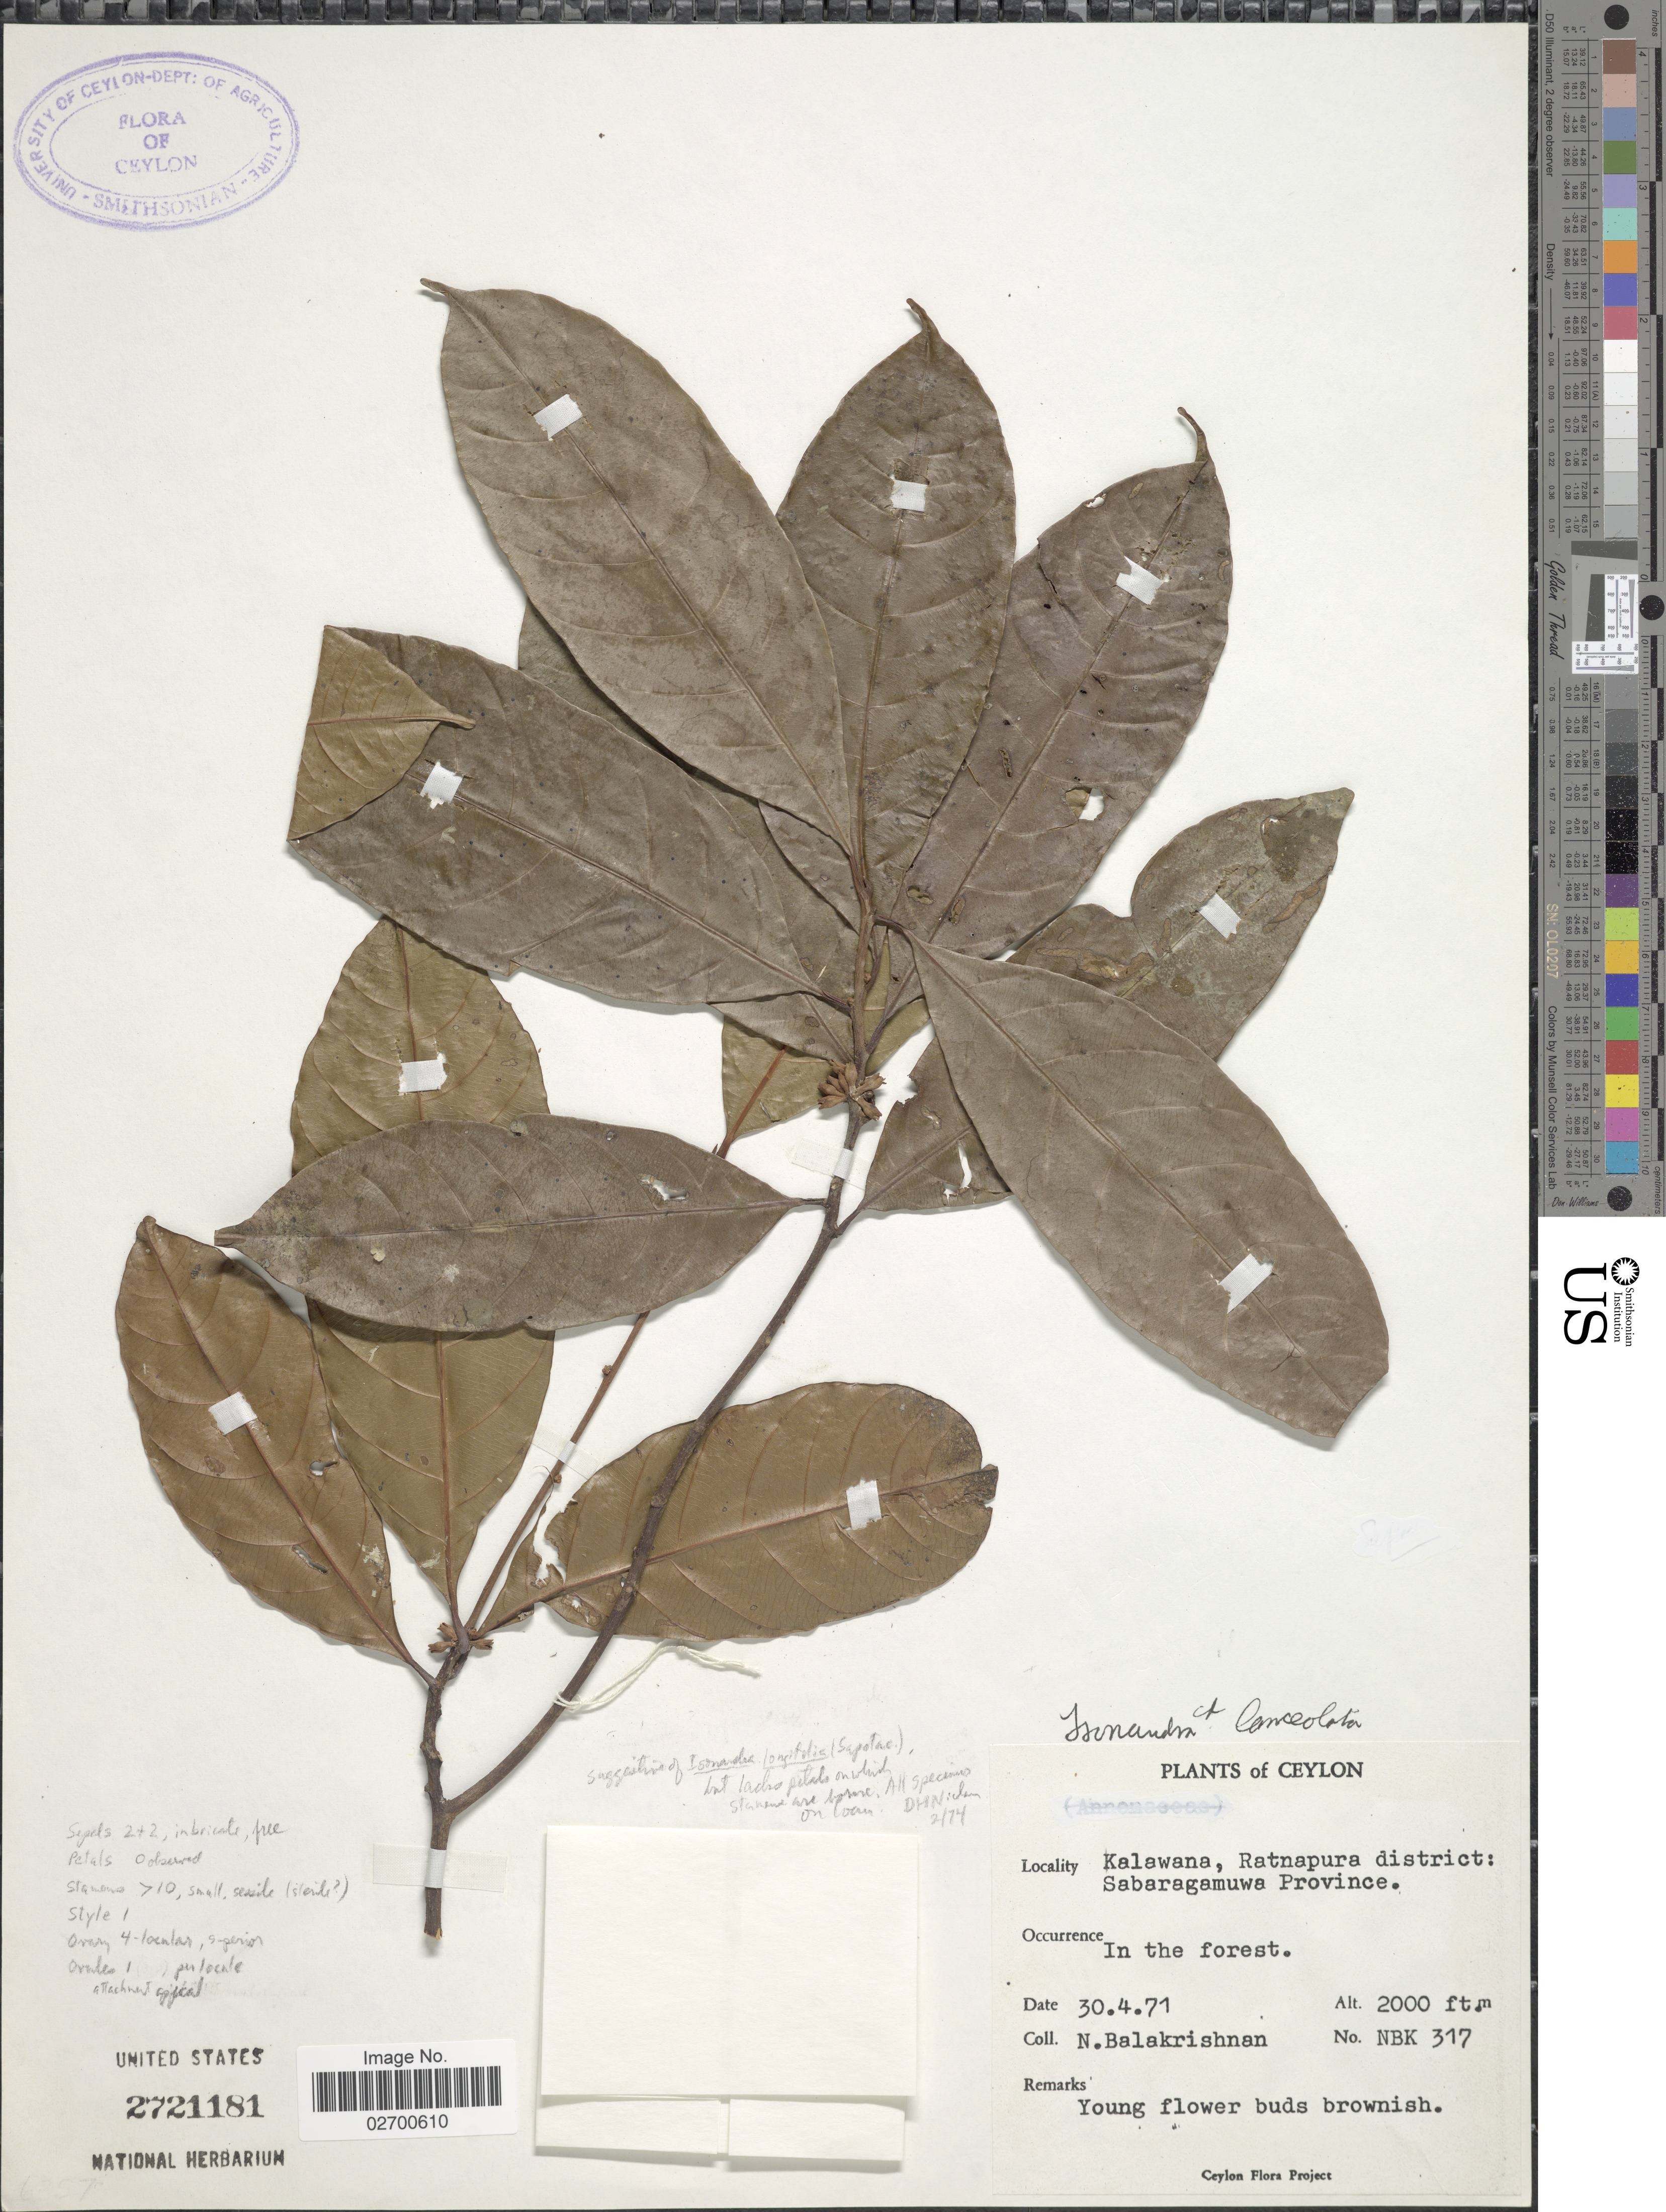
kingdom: Plantae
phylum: Tracheophyta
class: Magnoliopsida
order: Ericales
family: Sapotaceae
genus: Isonandra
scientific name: Isonandra zeylanica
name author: Jeuken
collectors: N. Balakrishnan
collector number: NBK 317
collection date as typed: Transcribed d/m/y: 30/4/71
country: Sri Lanka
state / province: Sabaragamuwa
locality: Kalawana, Ratnapura district: Sabaragamuwa Province. Ceylon.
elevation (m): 610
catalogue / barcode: US 2721181